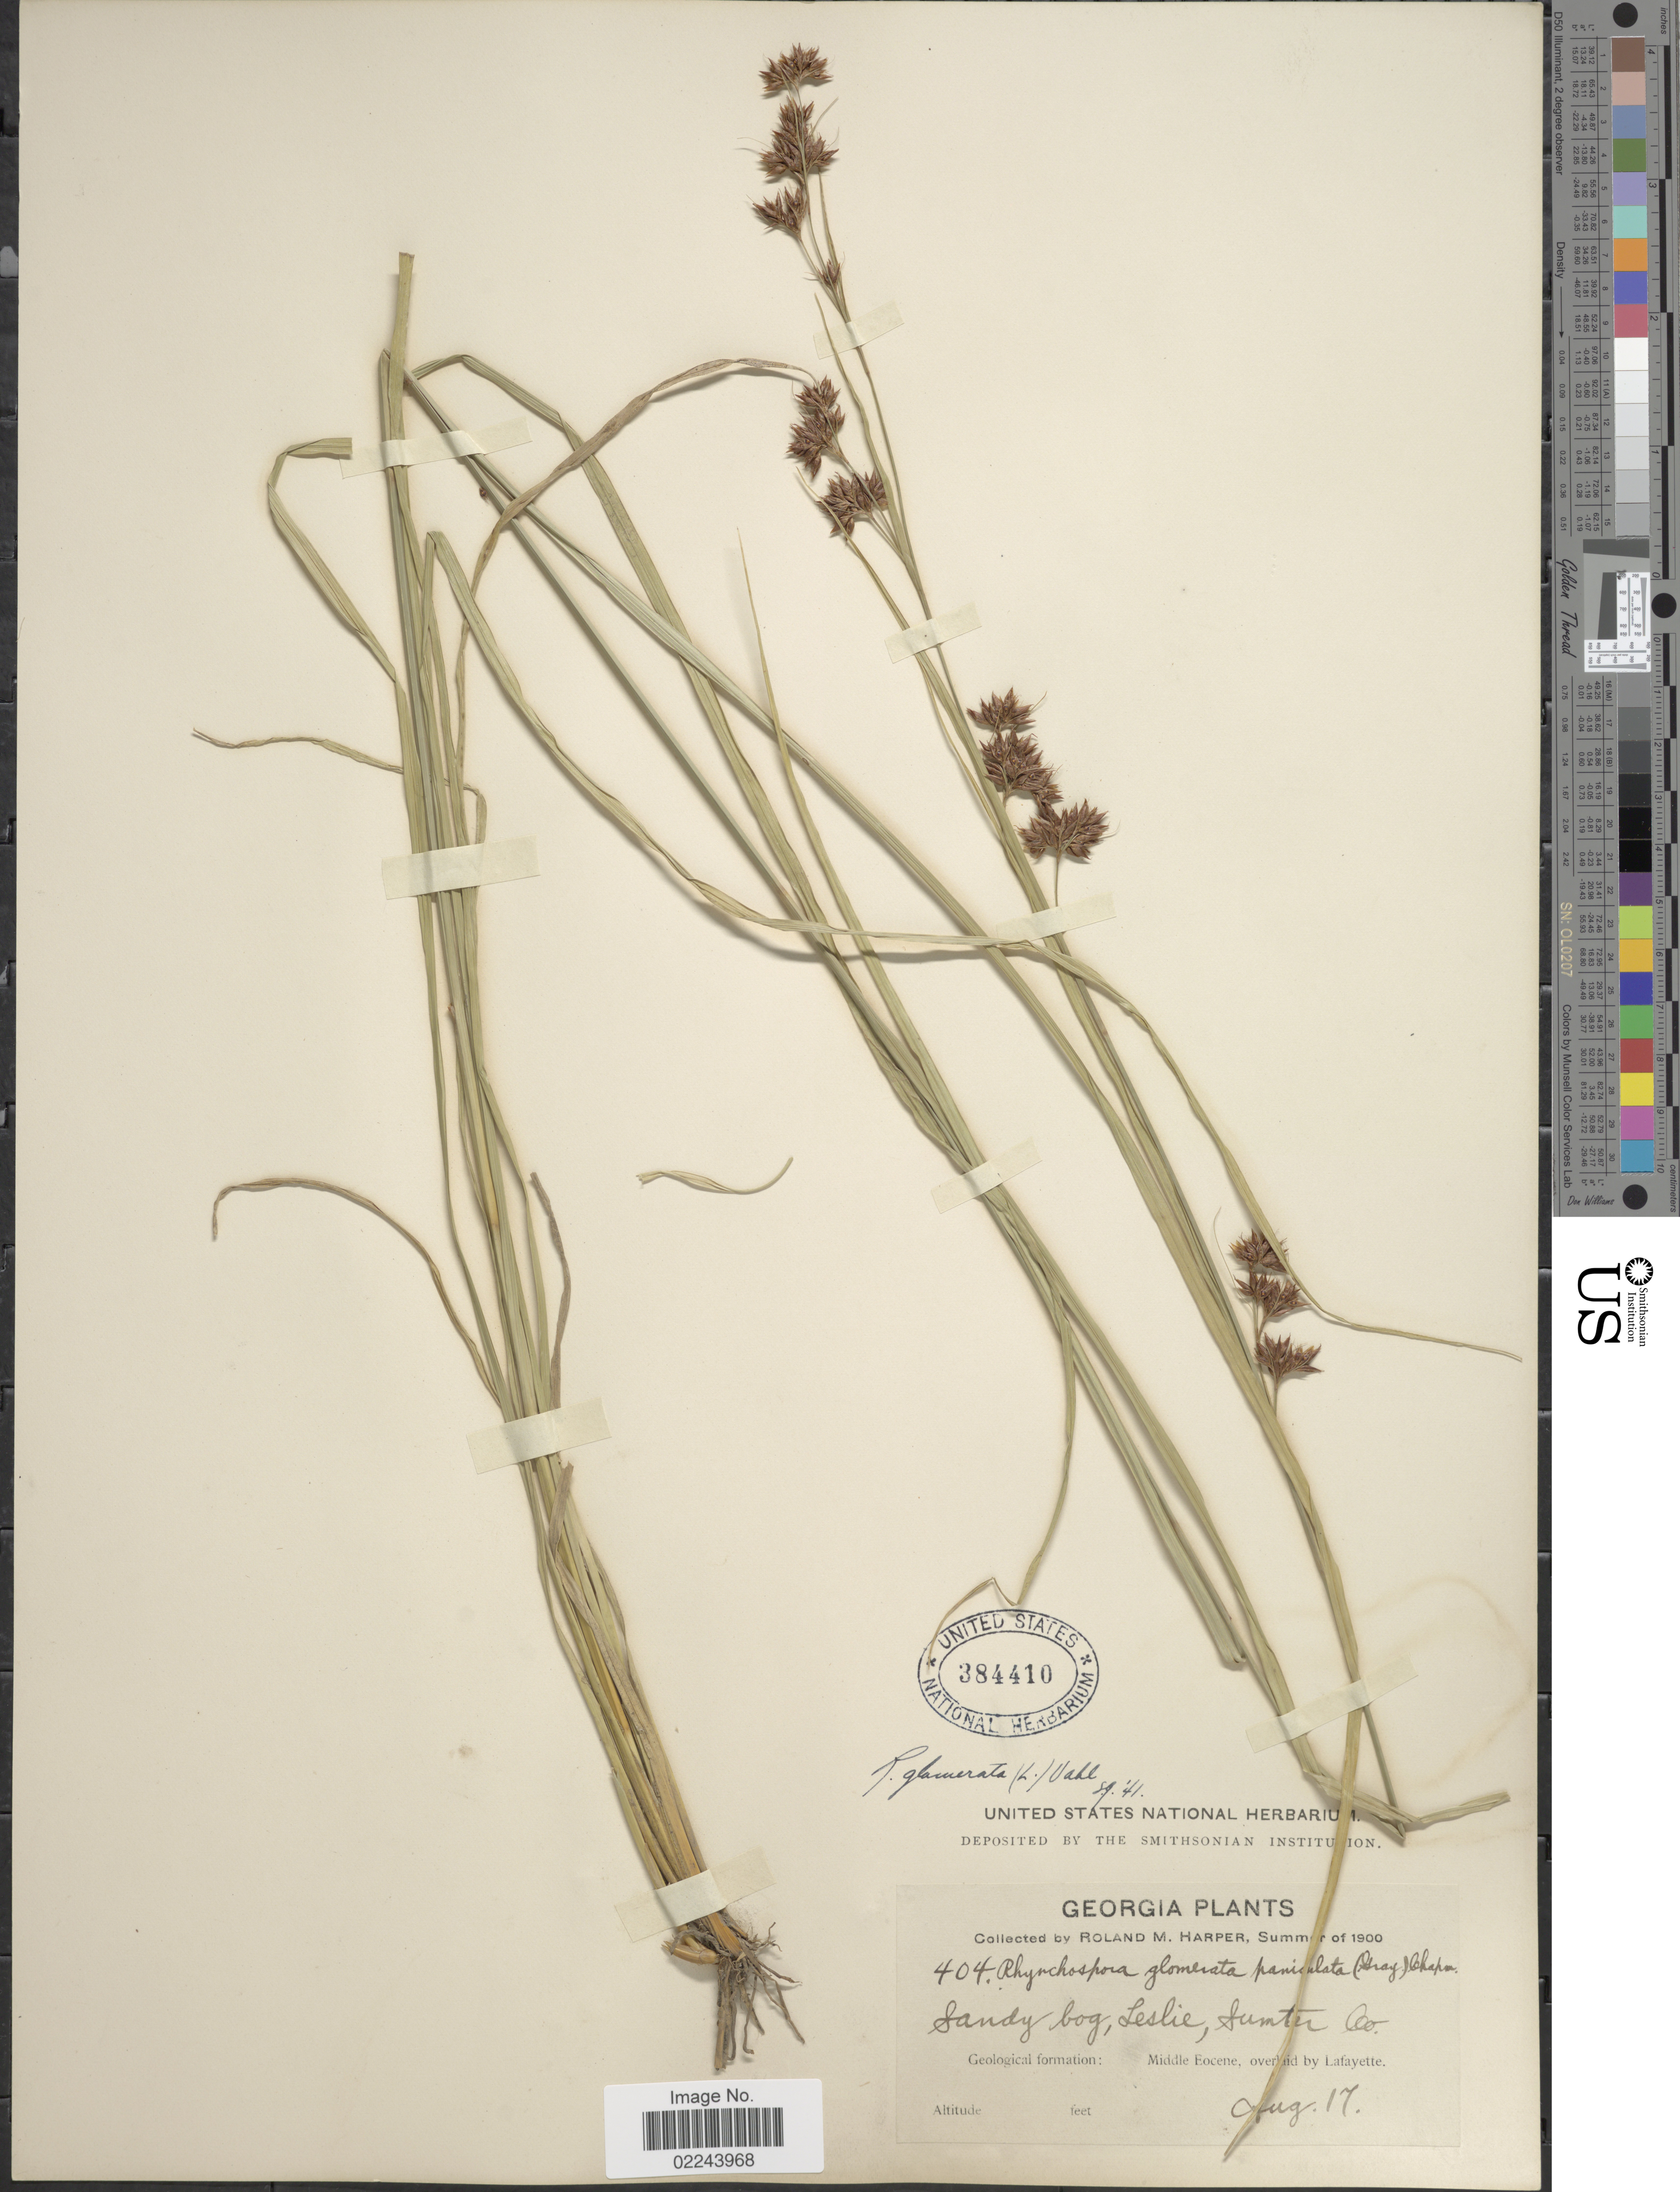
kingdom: Plantae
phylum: Tracheophyta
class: Liliopsida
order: Poales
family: Cyperaceae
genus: Rhynchospora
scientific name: Rhynchospora glomerata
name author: (L.) Vahl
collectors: R. M. Harper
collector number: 404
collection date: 1900-08-17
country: United States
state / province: Georgia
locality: Leslie, Sumter Co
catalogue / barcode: US 384410